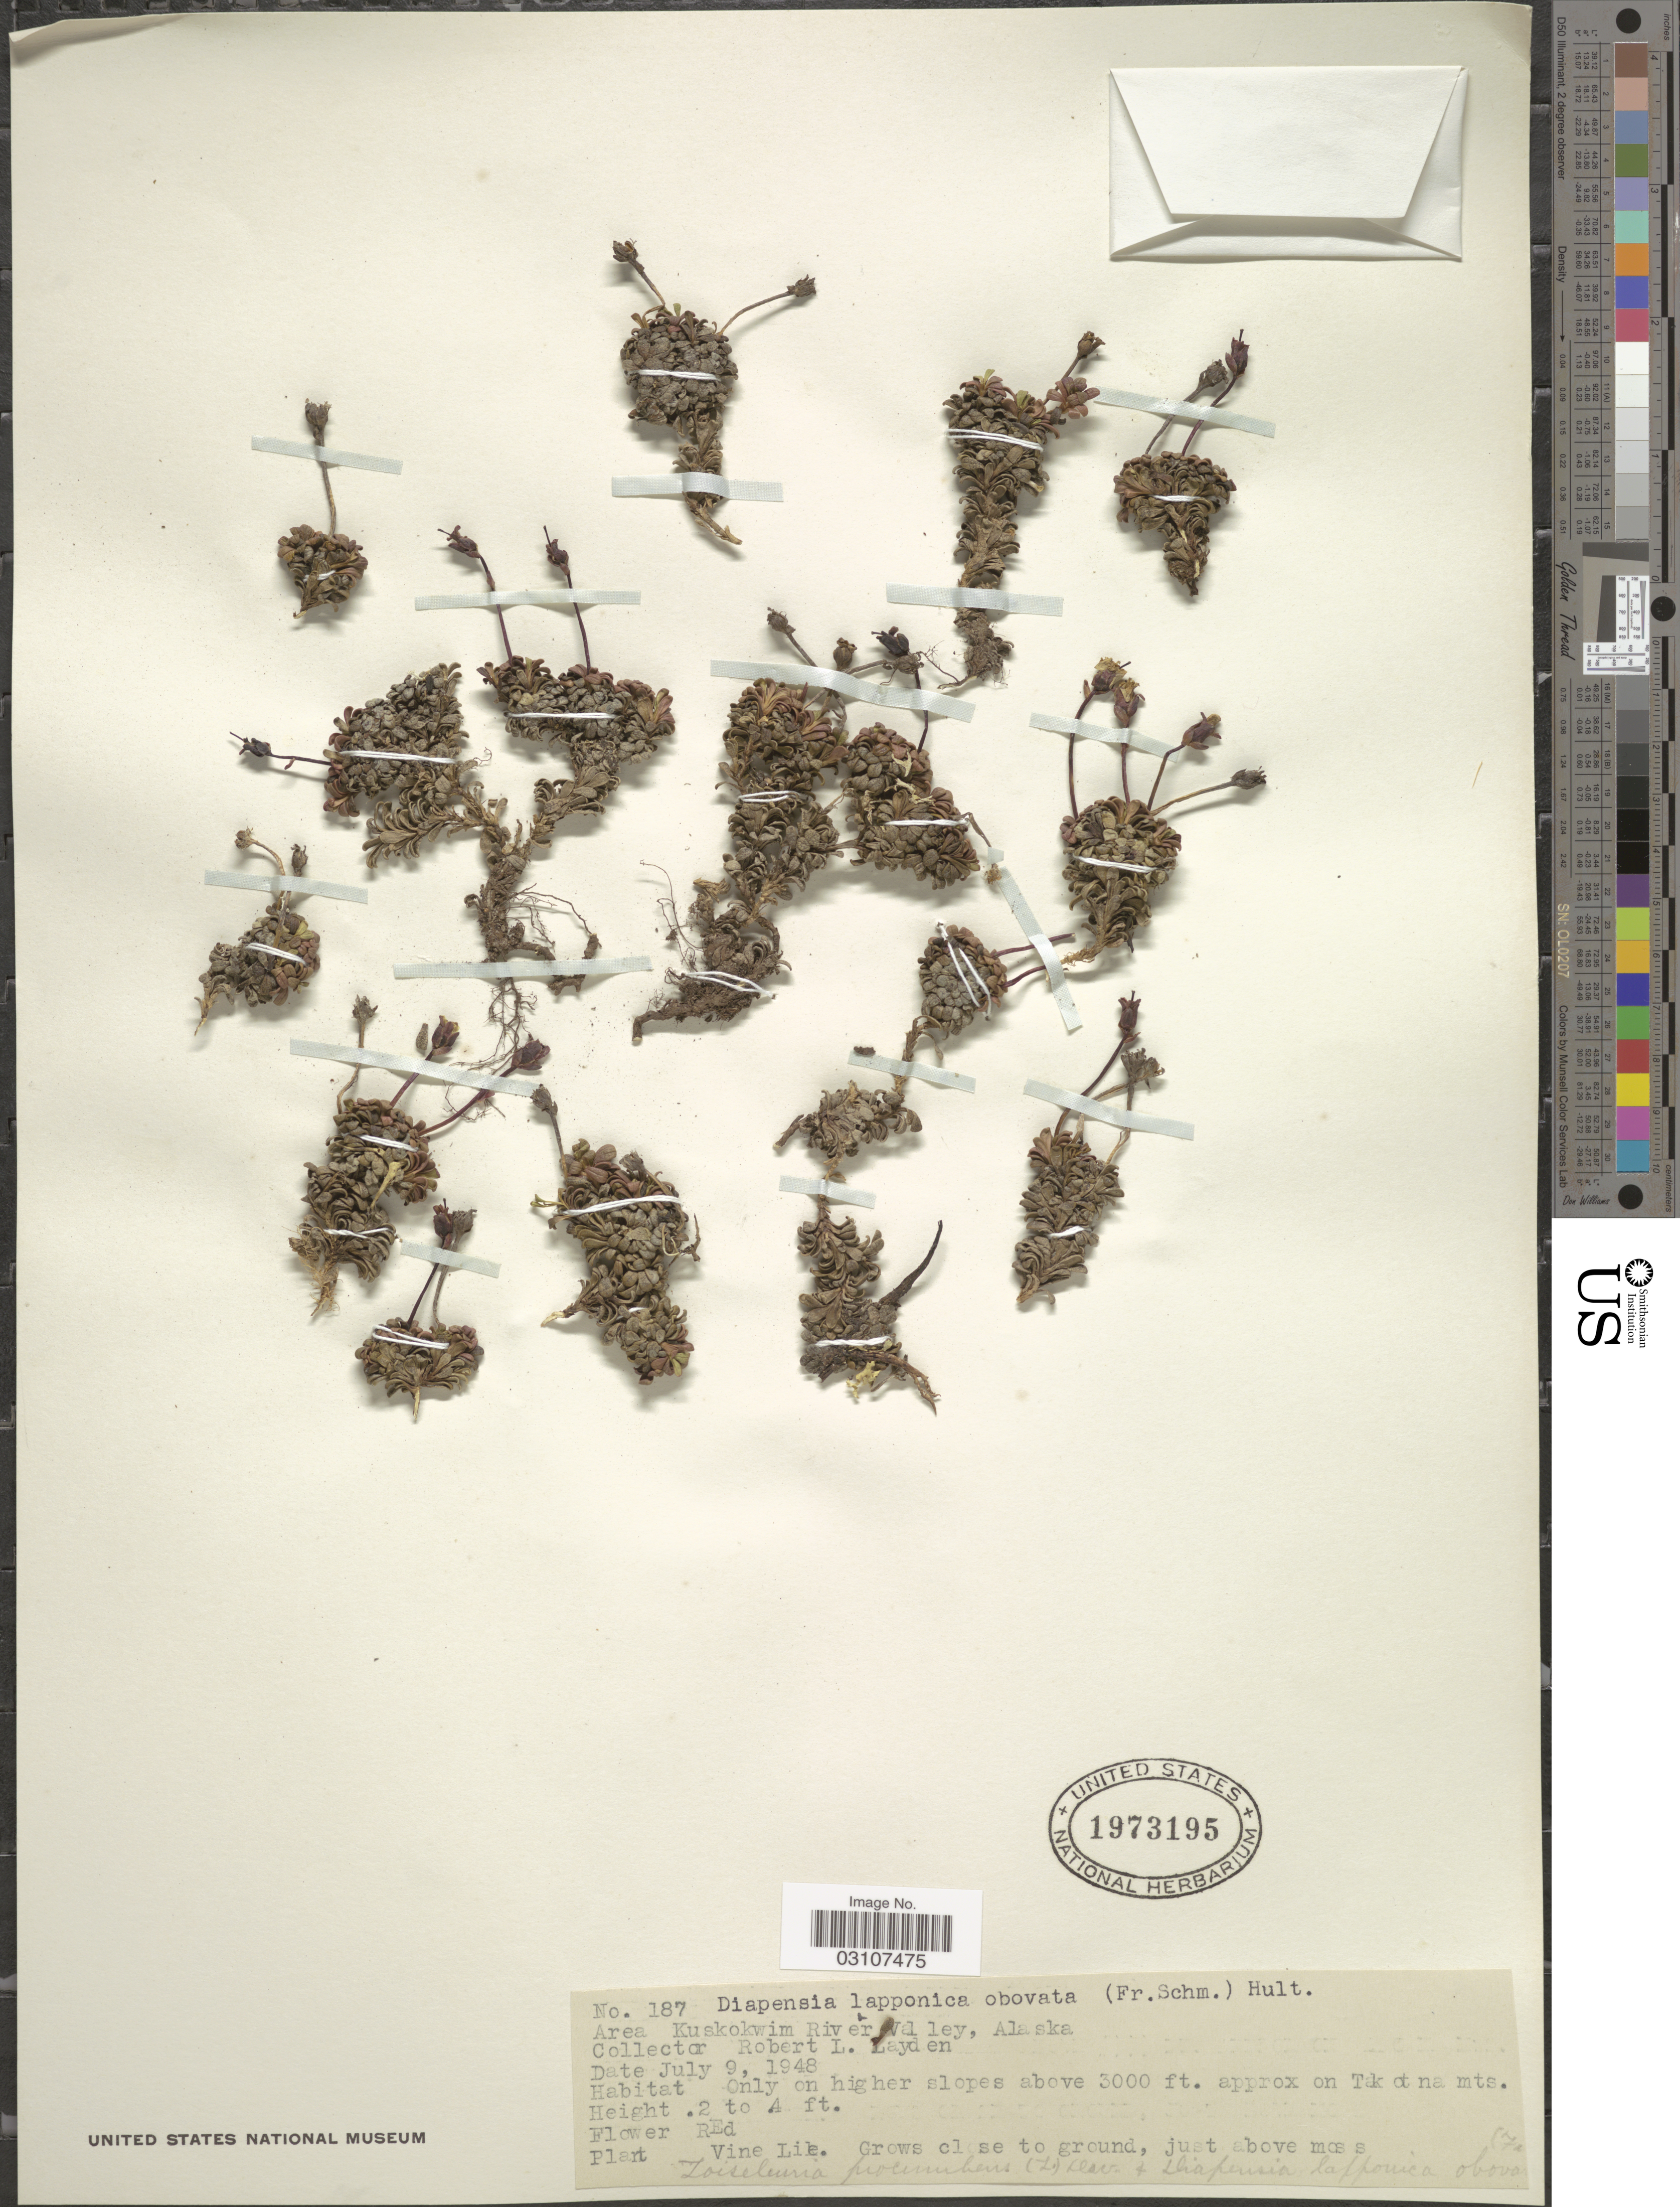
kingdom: Plantae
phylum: Tracheophyta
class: Magnoliopsida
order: Ericales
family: Diapensiaceae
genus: Diapensia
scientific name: Diapensia lapponica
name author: L.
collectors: R. Layden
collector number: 187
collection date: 1948-07-09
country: United States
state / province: Alaska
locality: Area Kuskokwim River Valley.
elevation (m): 914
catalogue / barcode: US 1973195